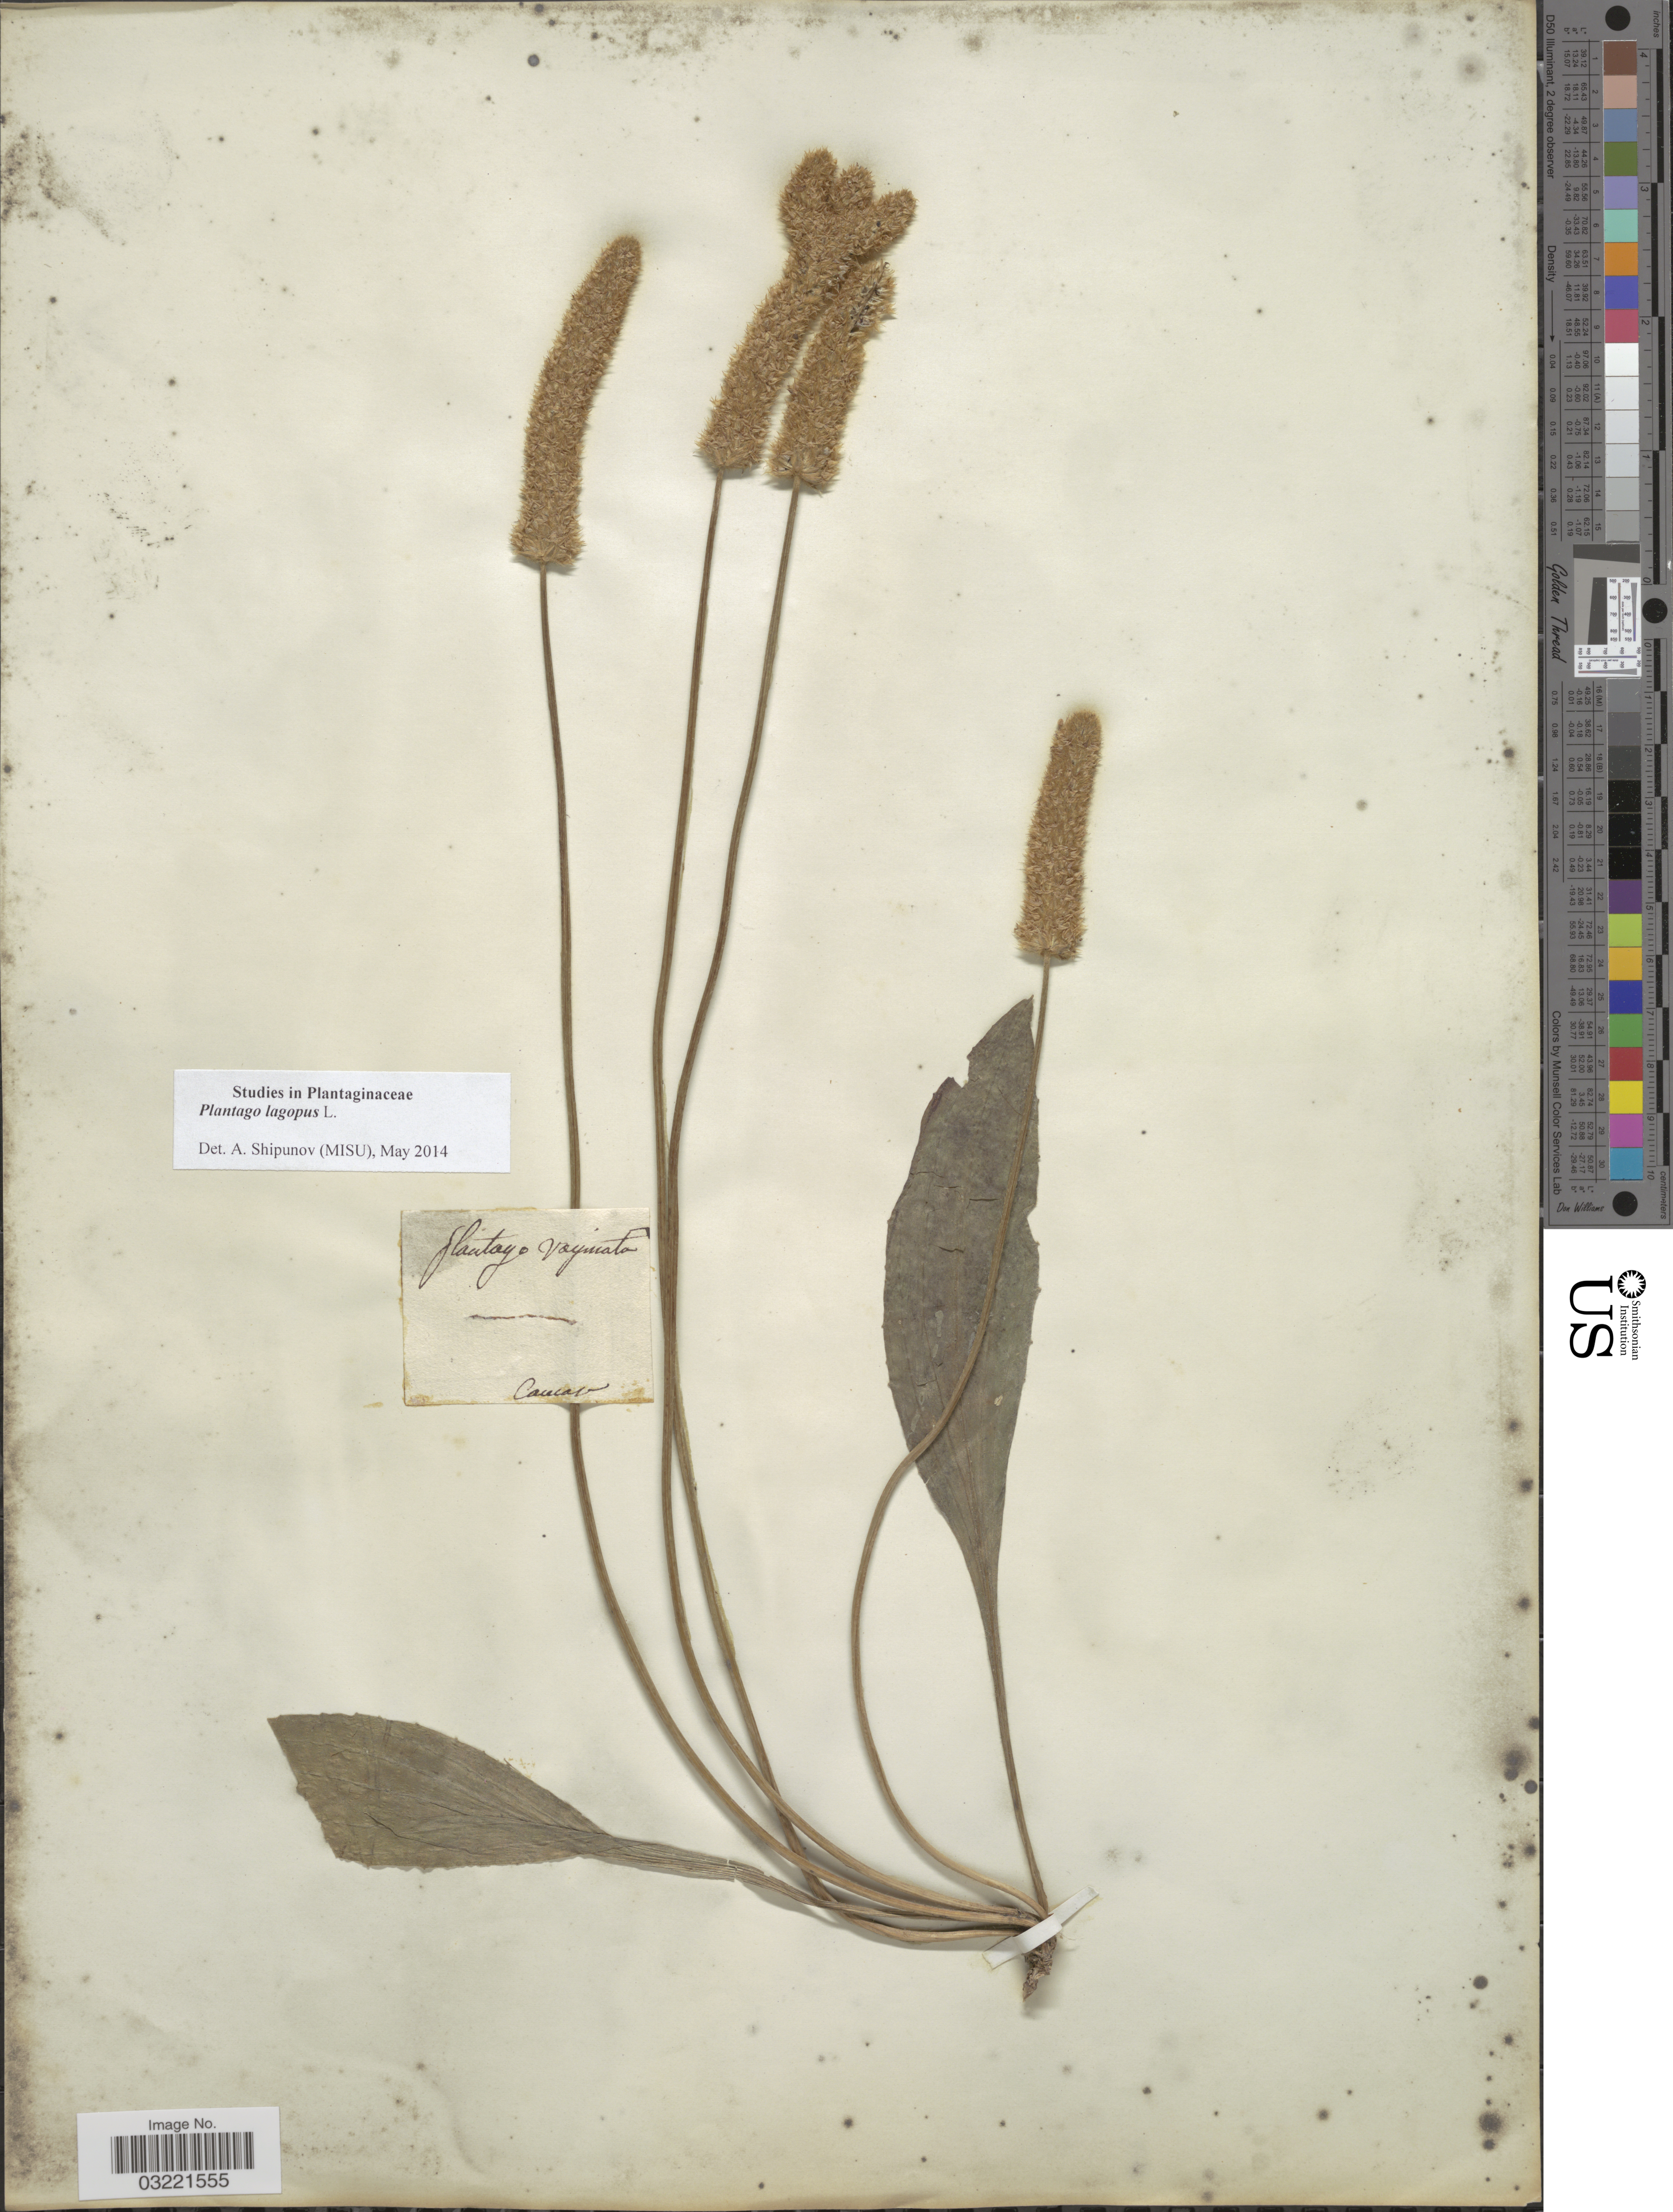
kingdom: Plantae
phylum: Tracheophyta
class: Magnoliopsida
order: Lamiales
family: Plantaginaceae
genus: Plantago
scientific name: Plantago lagopus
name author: L.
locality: Caucas [interpreted].